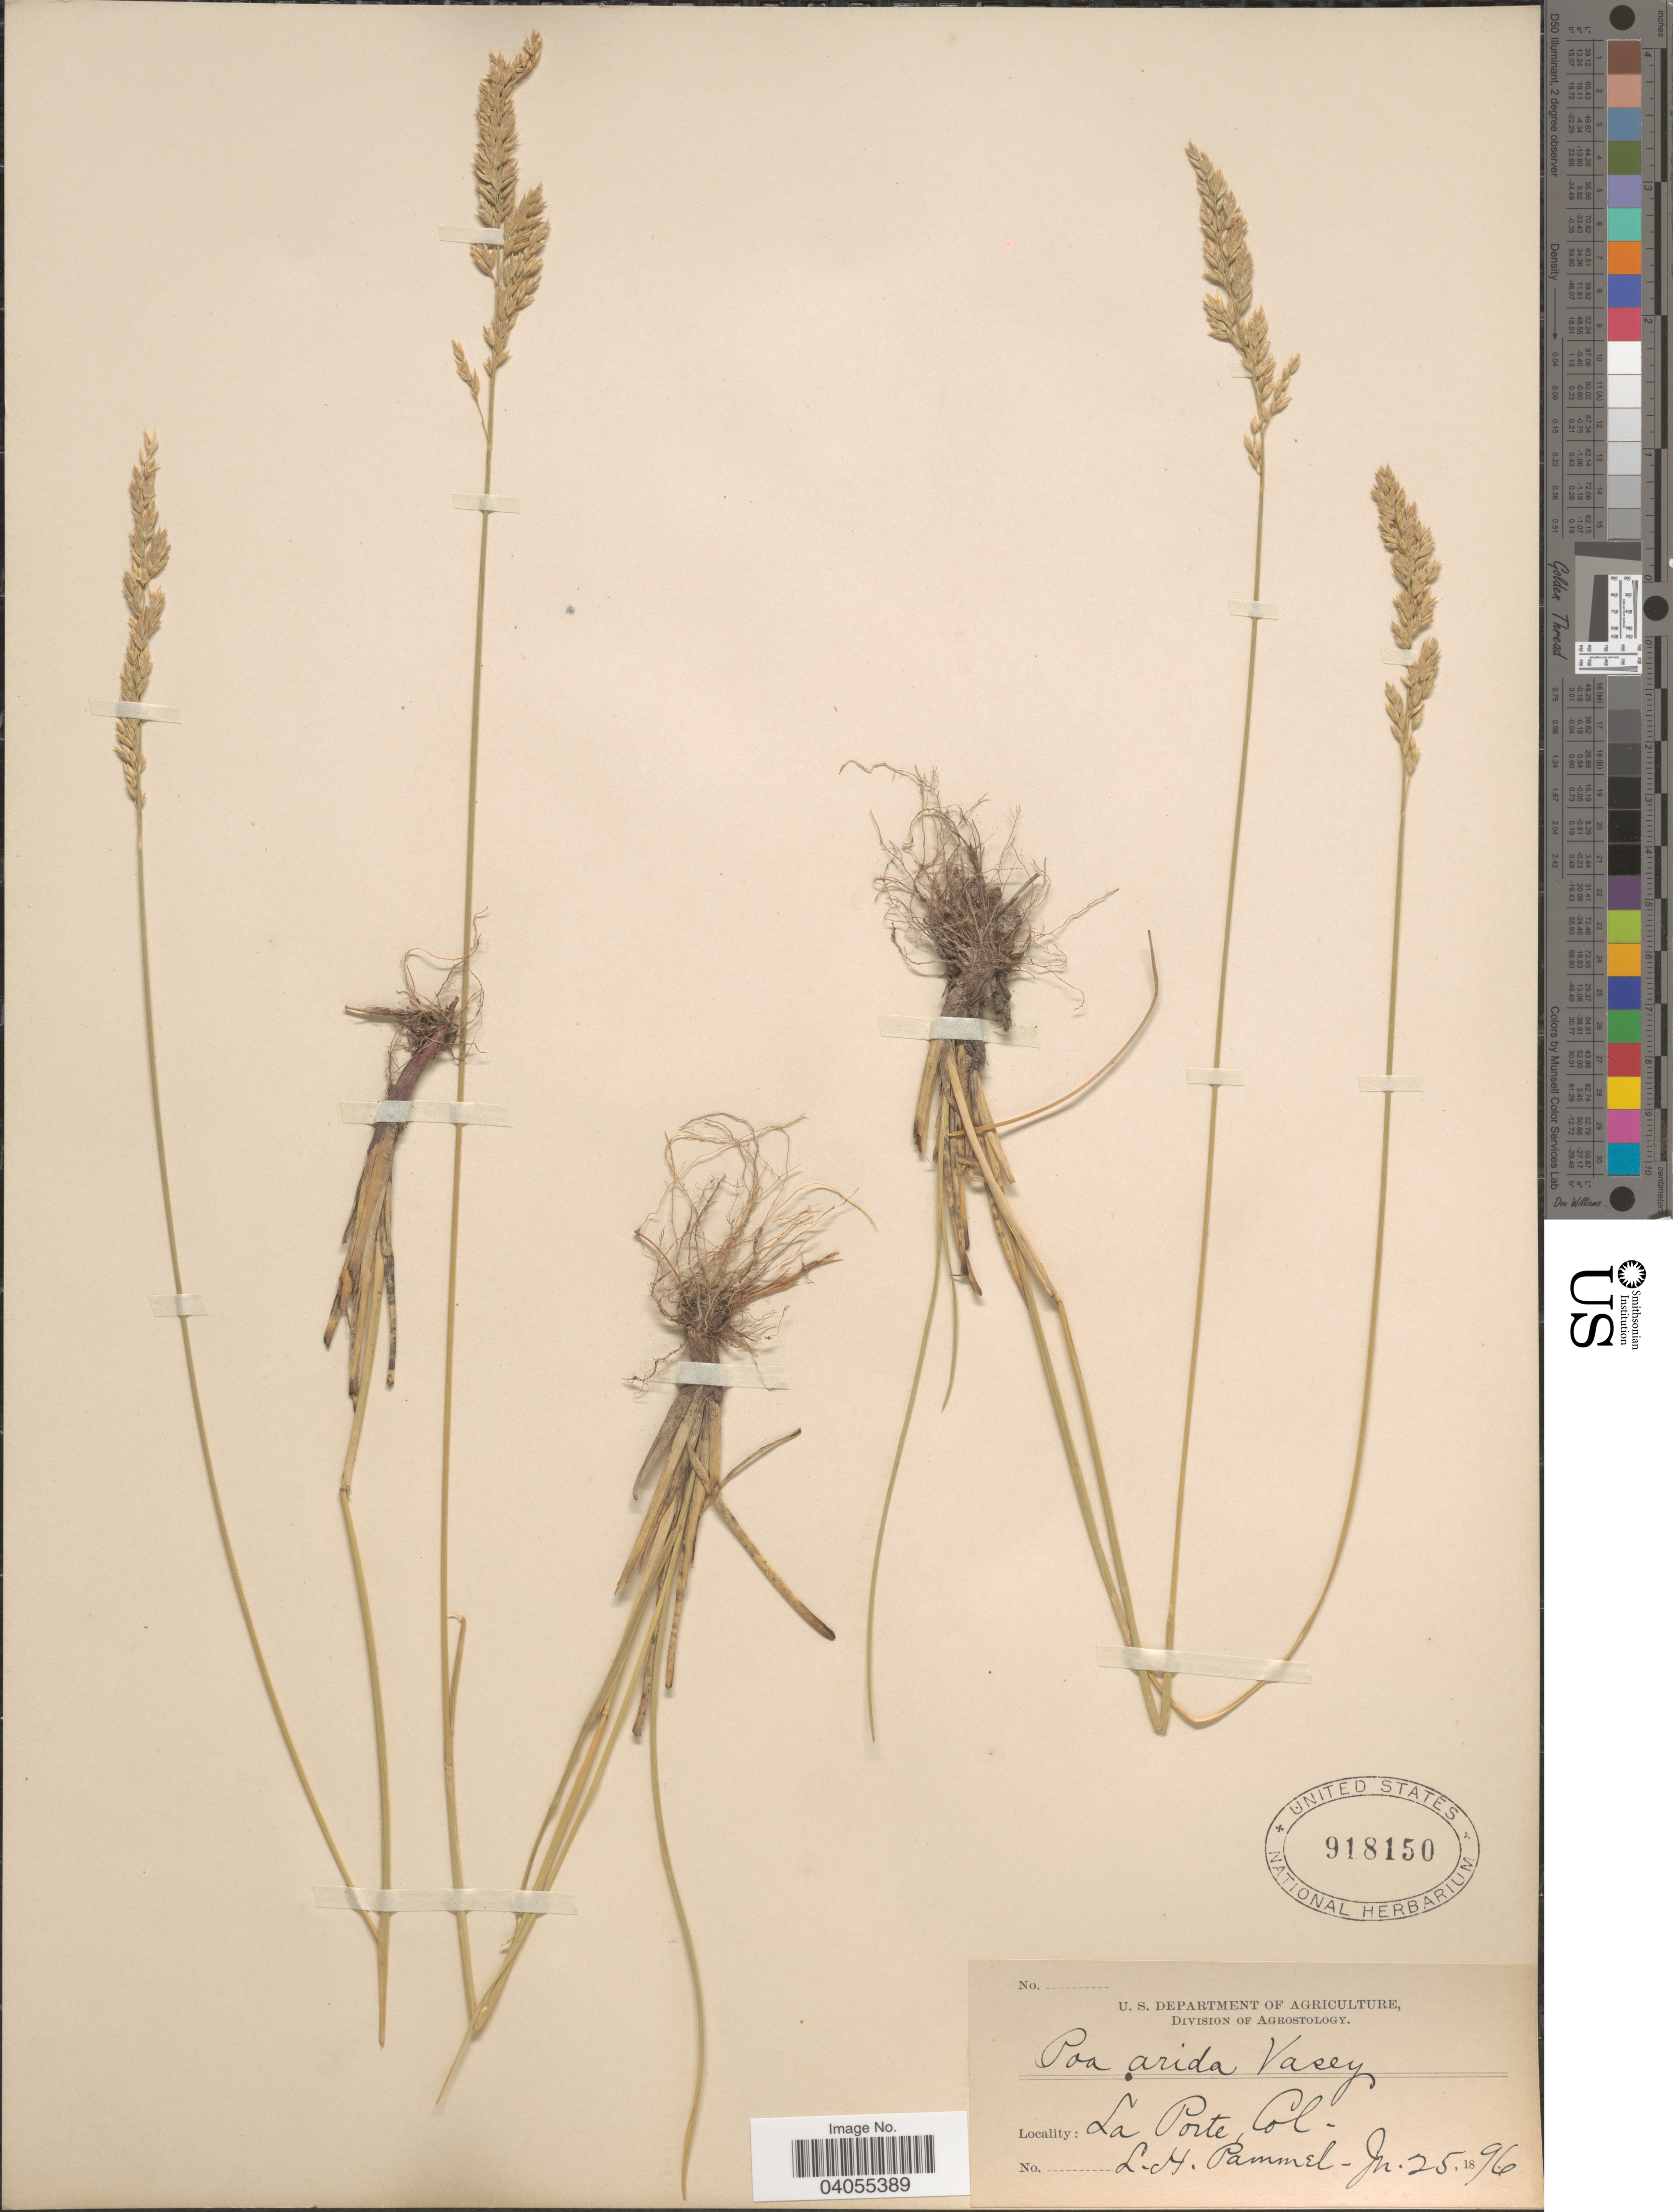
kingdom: Plantae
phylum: Tracheophyta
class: Liliopsida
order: Poales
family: Poaceae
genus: Poa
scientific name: Poa arida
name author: Vasey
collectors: L. Pammel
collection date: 1896-06-25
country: United States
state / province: Colorado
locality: La Porte.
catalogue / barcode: US 918150